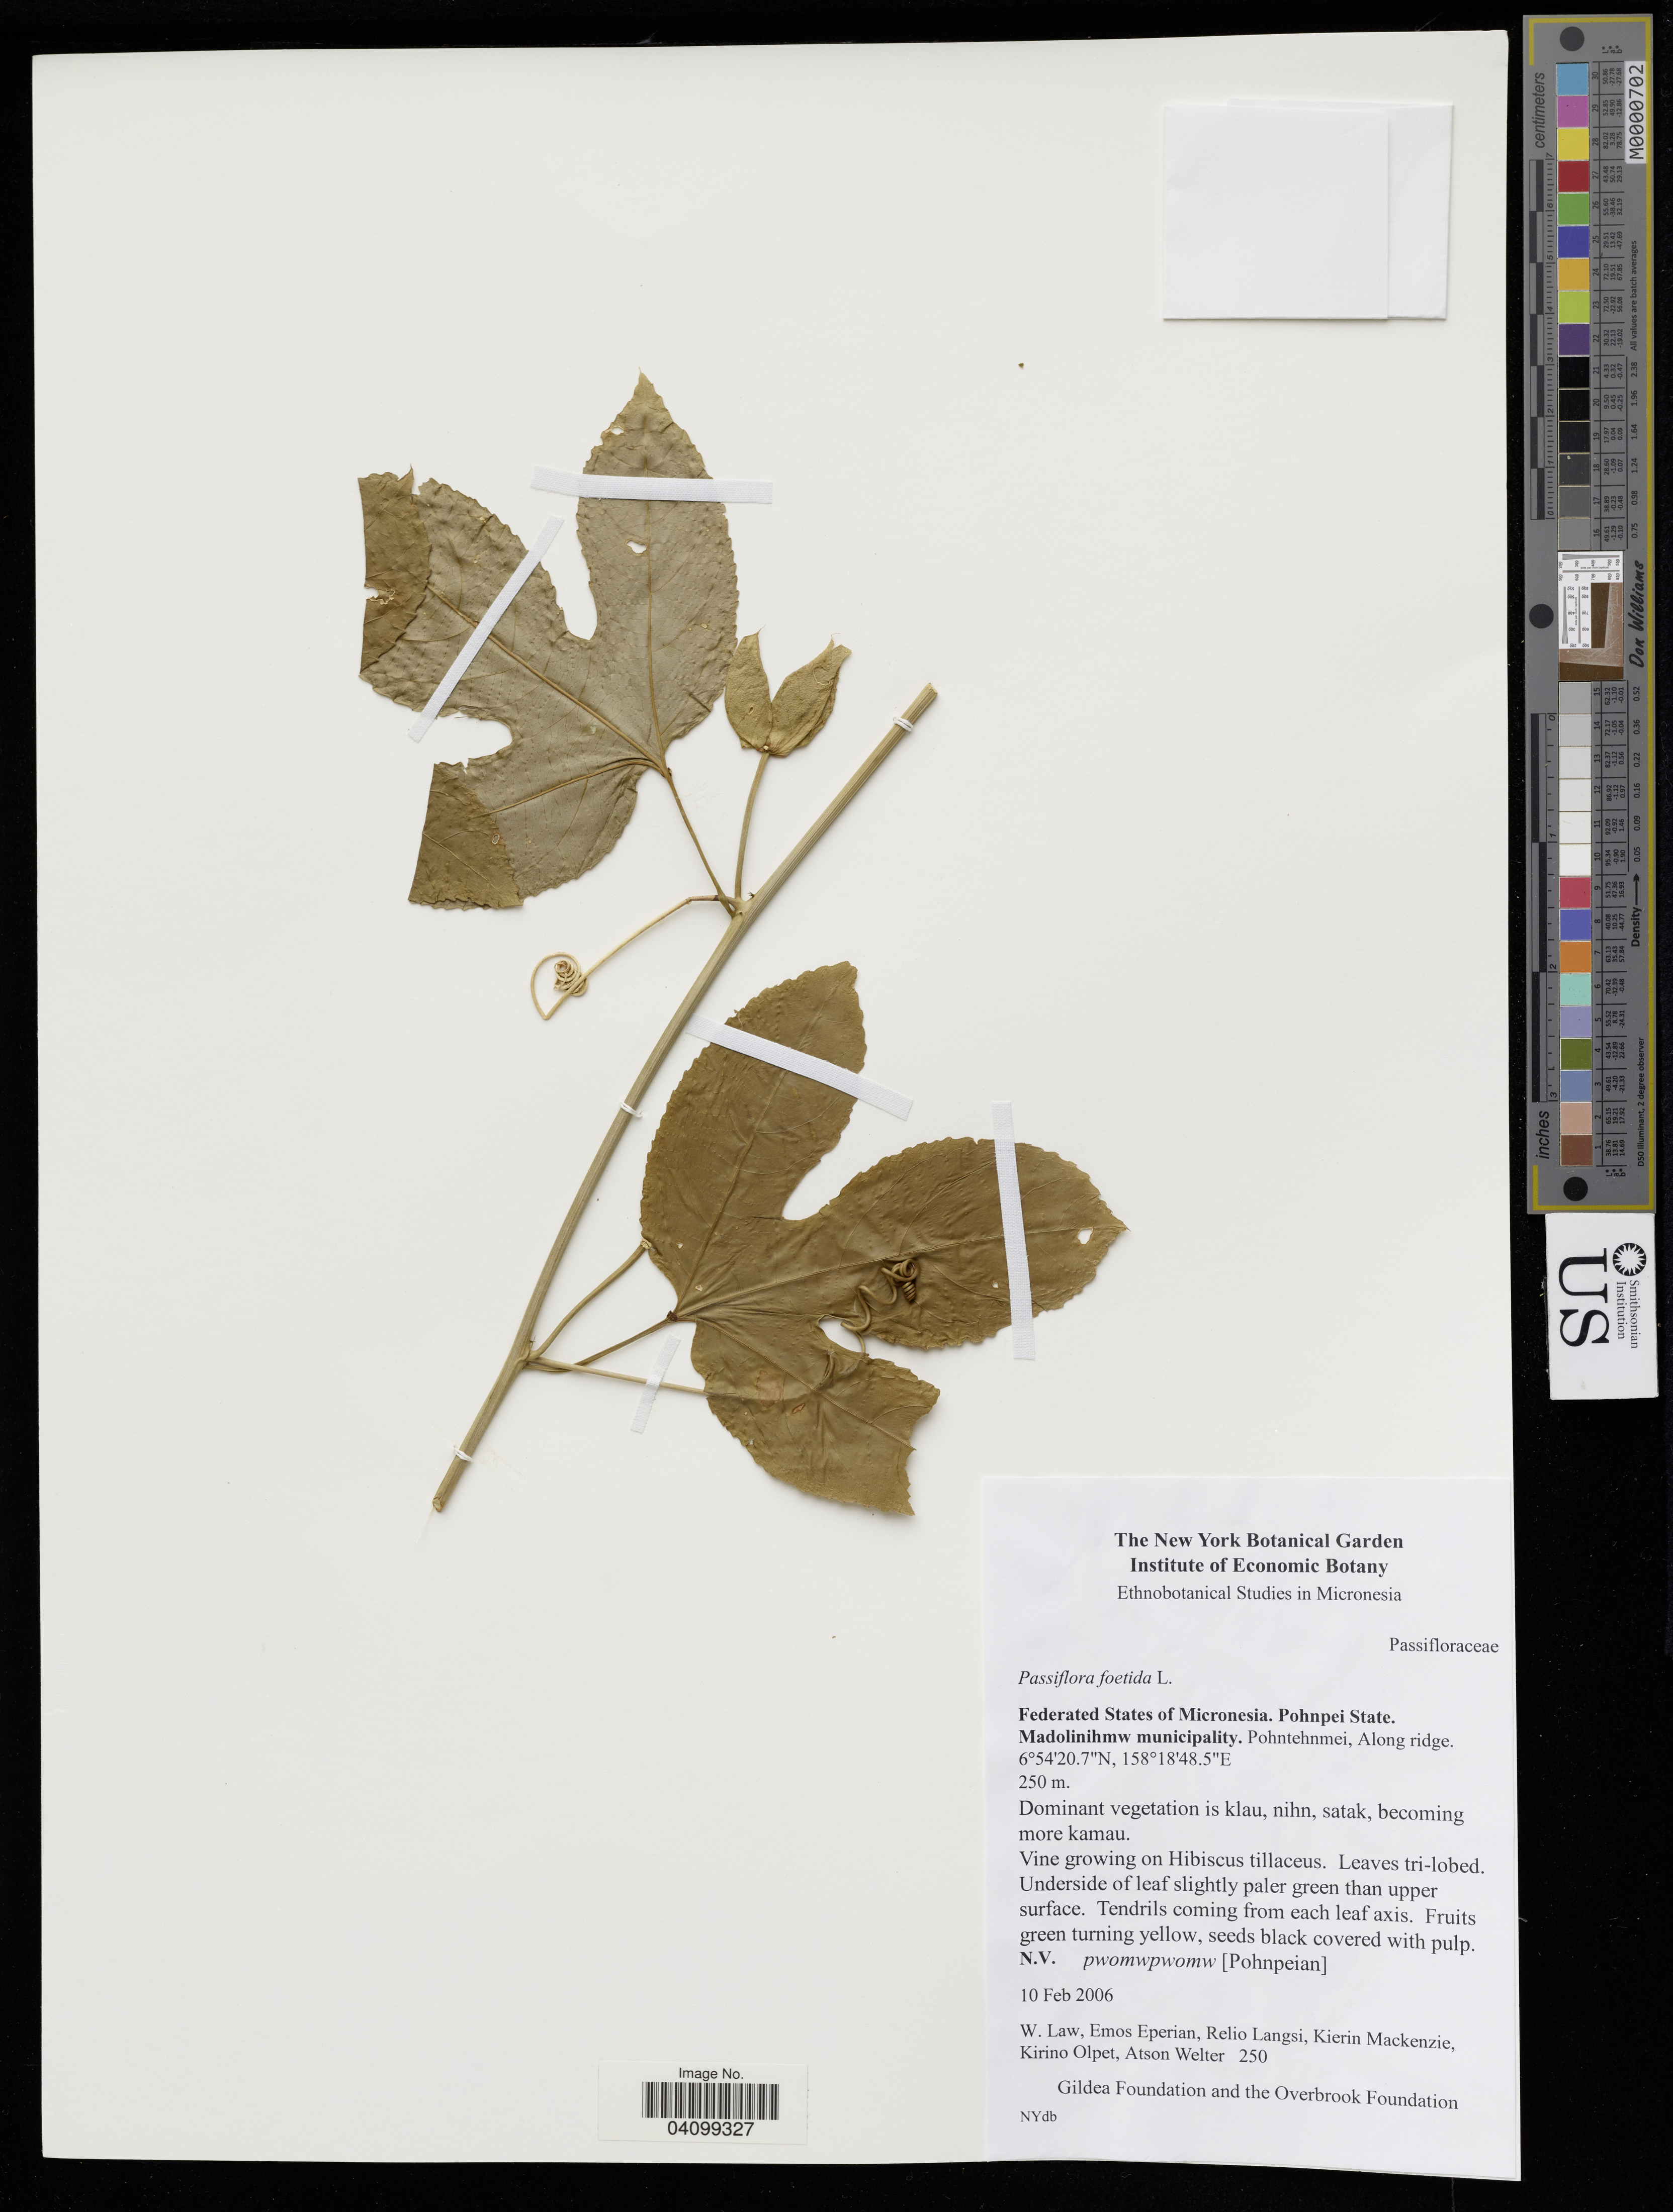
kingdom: Plantae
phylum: Tracheophyta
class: Magnoliopsida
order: Malpighiales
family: Passifloraceae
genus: Passiflora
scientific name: Passiflora foetida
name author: L.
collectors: W. Law & L. Reilo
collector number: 250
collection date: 2006-02-10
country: Micronesia, Federated States of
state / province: Pohnpei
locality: Madolinihmw municipality. Pohntehnmei, Along ridge.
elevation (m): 250